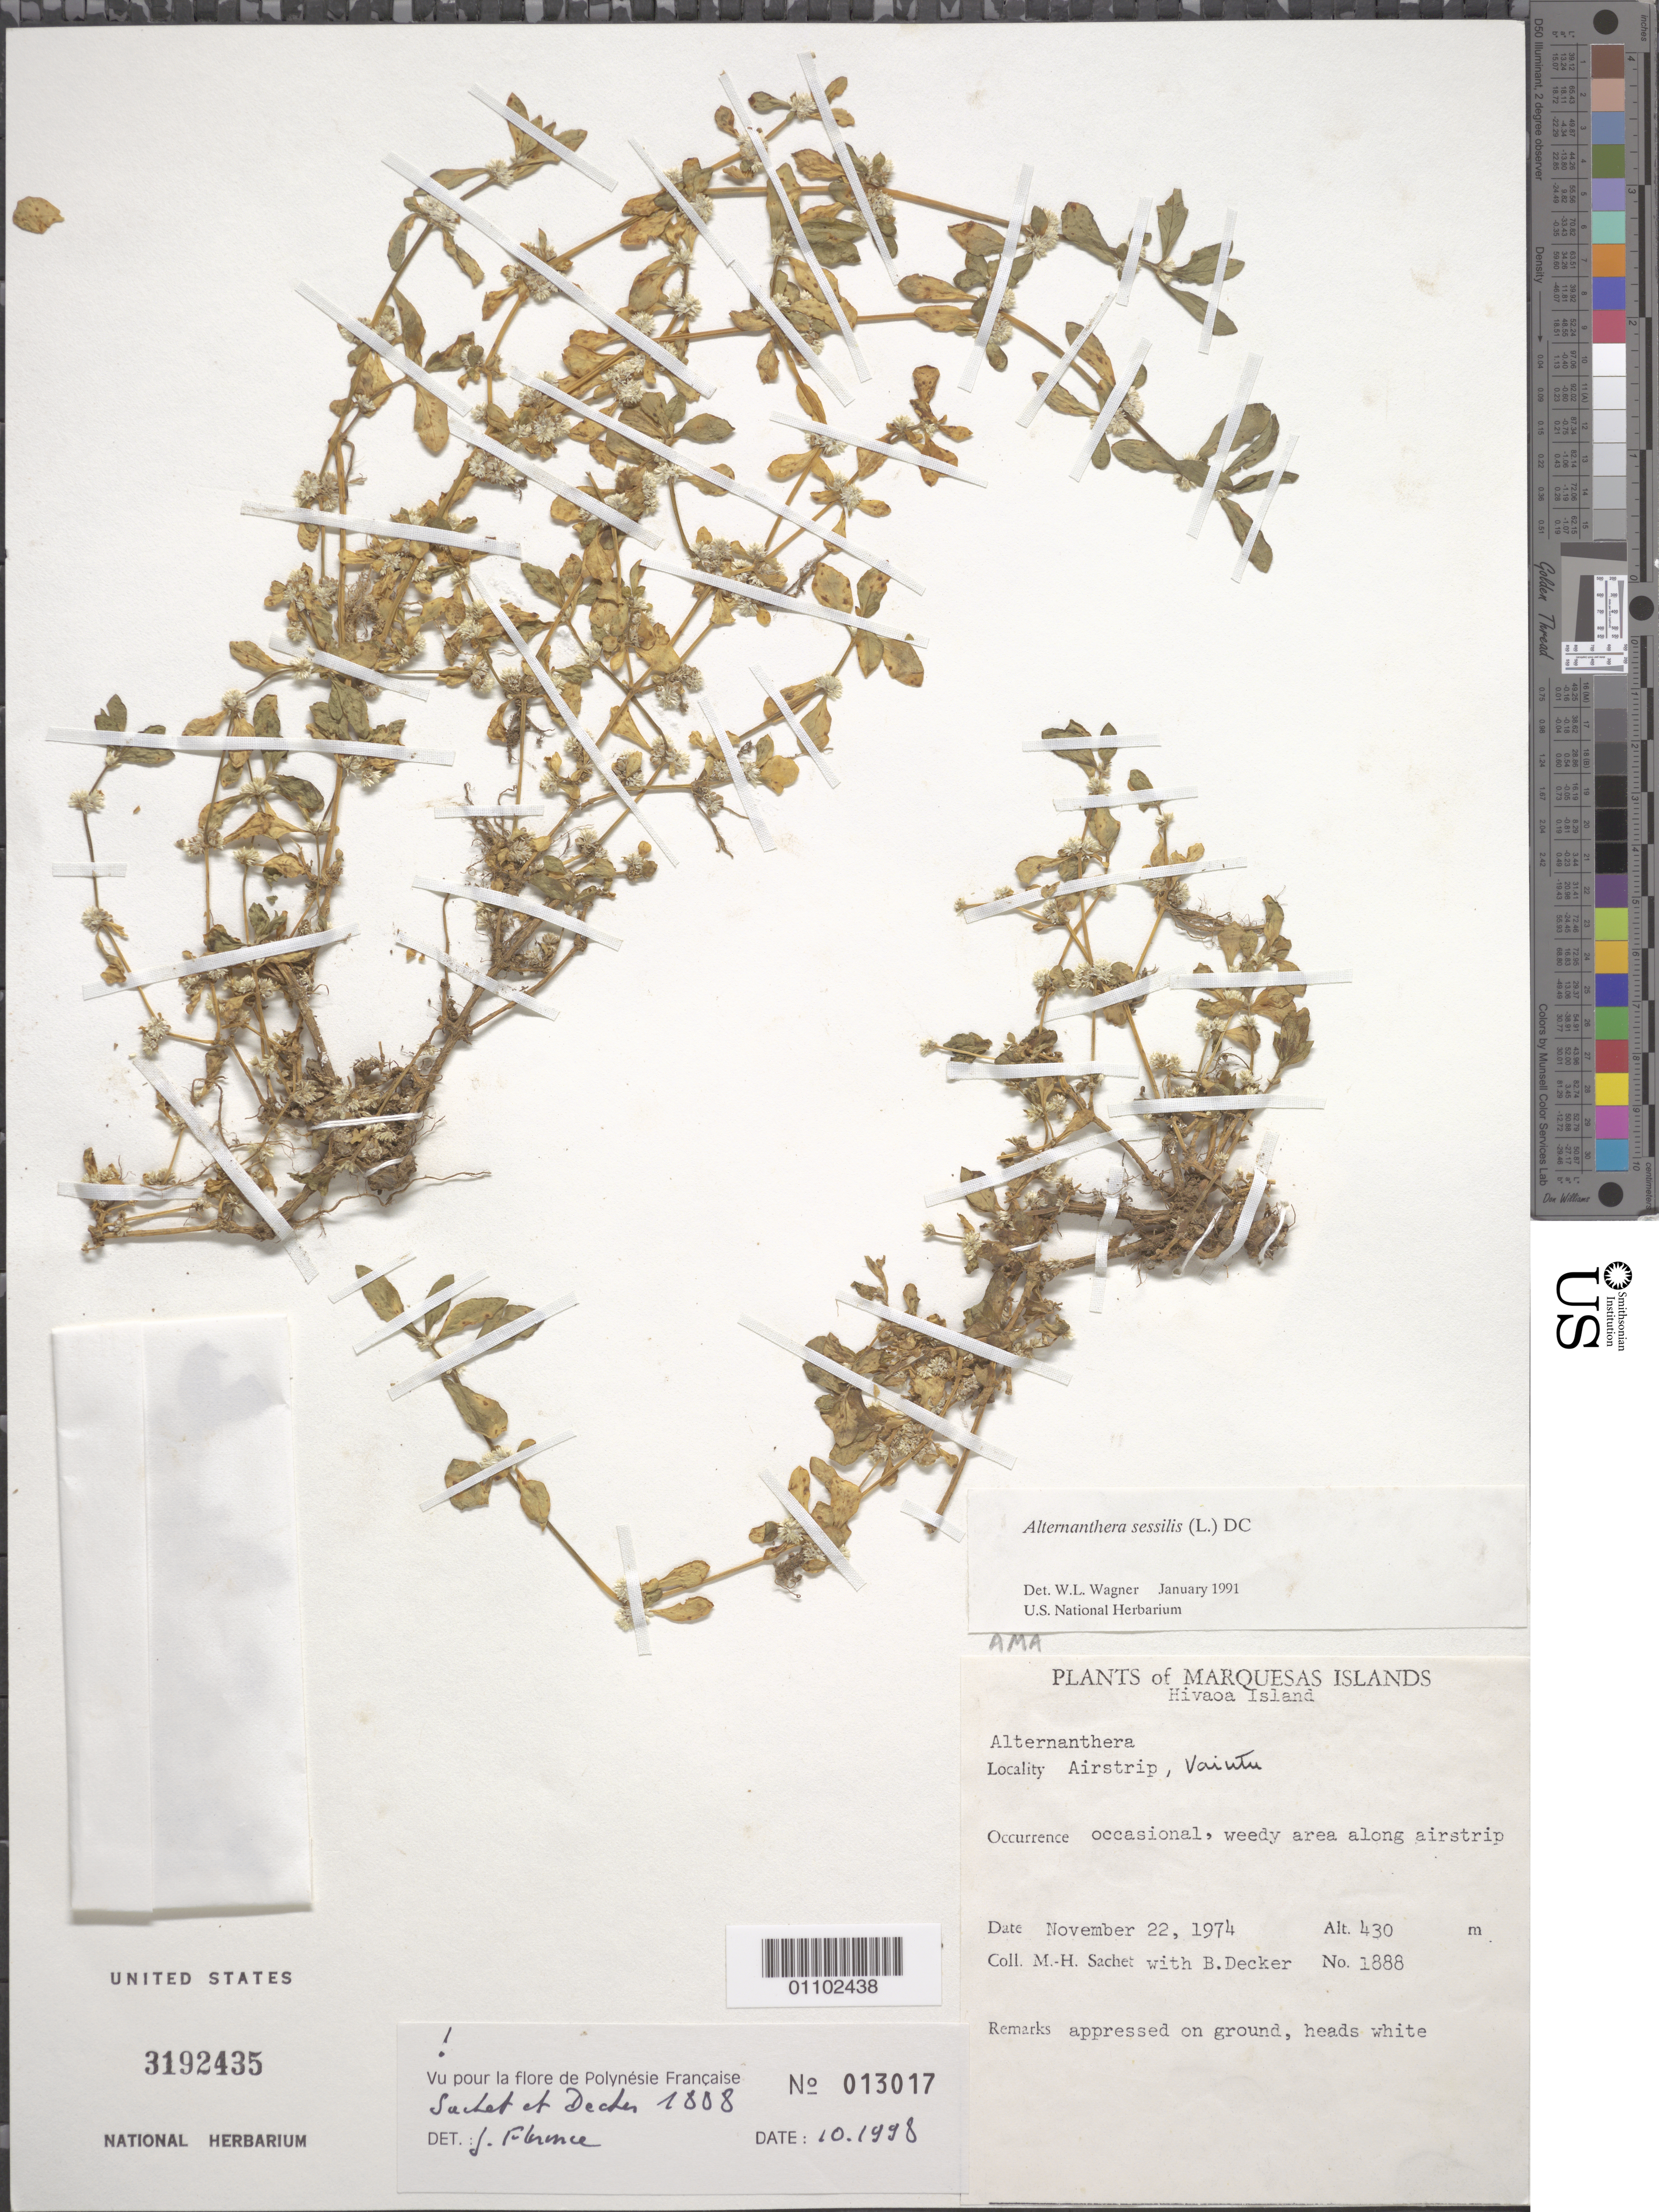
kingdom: Plantae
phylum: Tracheophyta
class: Magnoliopsida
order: Caryophyllales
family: Amaranthaceae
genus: Alternanthera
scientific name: Alternanthera sessilis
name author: (L.) DC.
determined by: Wagner, W. L., (BOT), Smithsonian Institution - National Museum of Natural History (UNITED STATES)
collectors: M.-H. Sachet & B. G. Decker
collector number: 1888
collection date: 1974-11-22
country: French Polynesia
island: Hiva Oa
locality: Vaiutu, airstrip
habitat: Occasional, weedyarea along airstrip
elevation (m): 430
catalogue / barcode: US 3192435